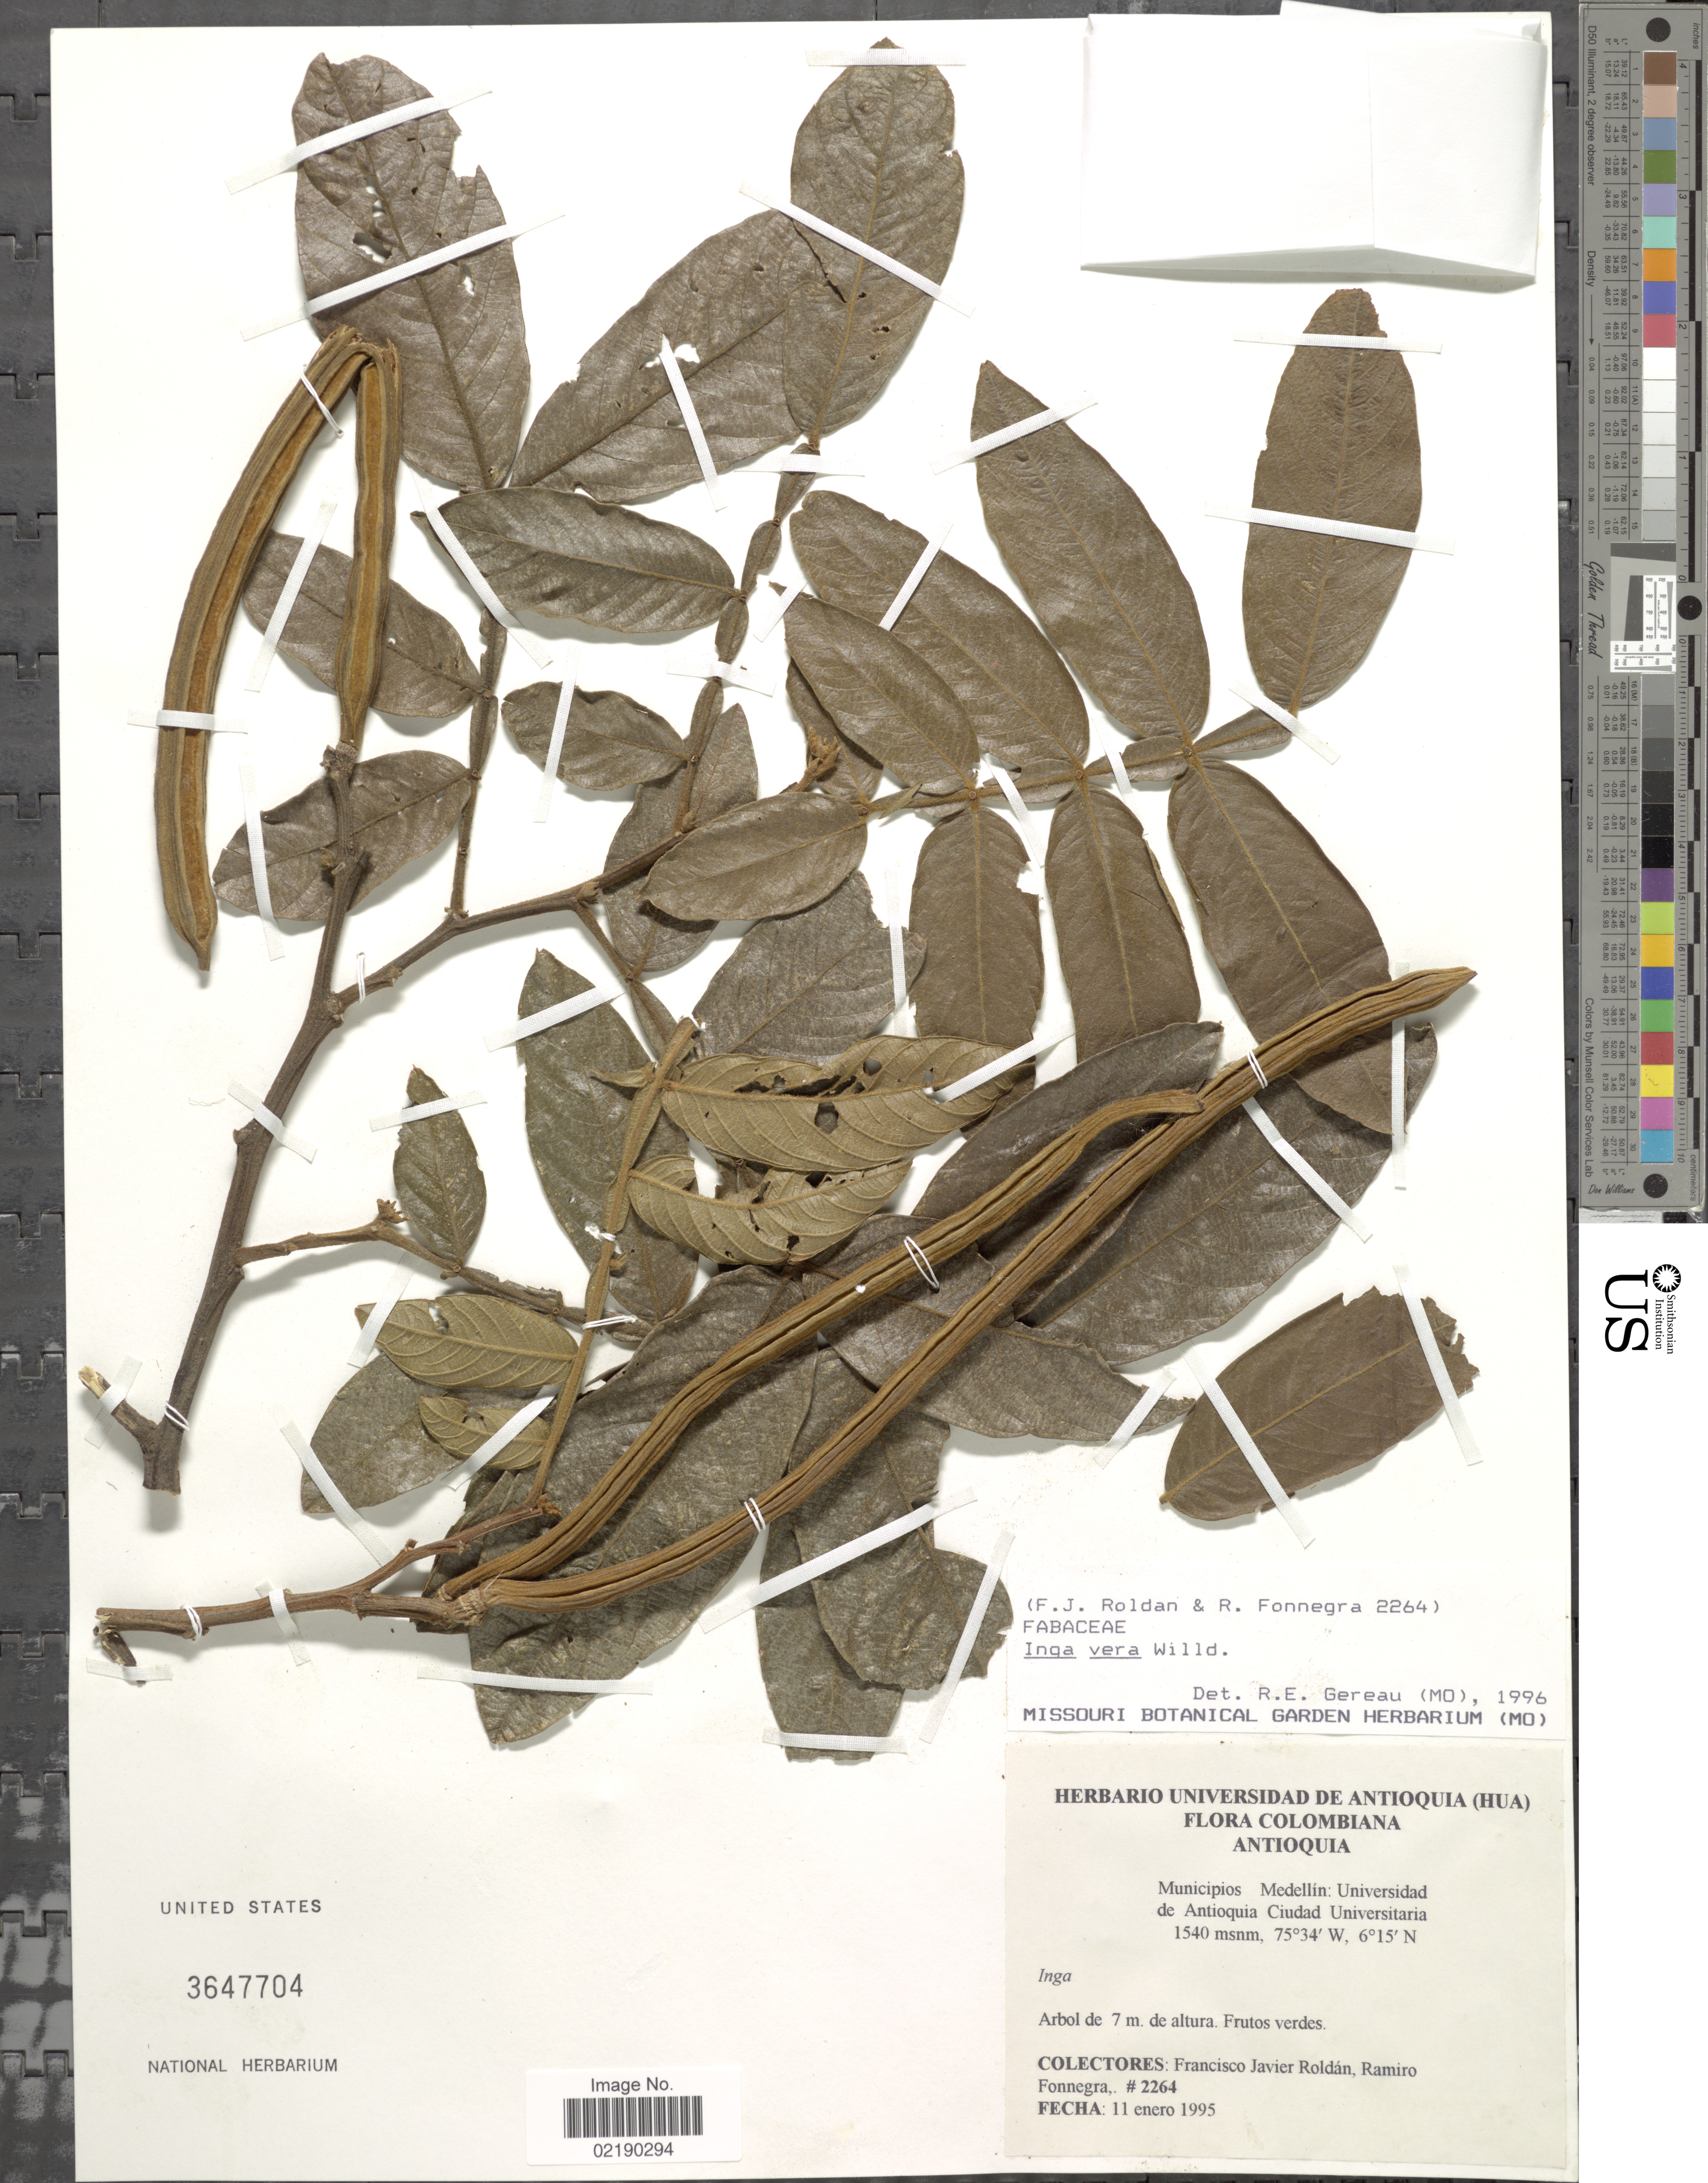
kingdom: Plantae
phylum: Tracheophyta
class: Magnoliopsida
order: Fabales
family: Fabaceae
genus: Inga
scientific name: Inga vera subsp. vera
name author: Willd.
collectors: F. J. Roldán & R. Fonnegra G.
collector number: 2264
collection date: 1995-01-11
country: Colombia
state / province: Antioquia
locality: Colombiana. Municipios Medellin: Universidad de Antioquia Ciudad Universitaria.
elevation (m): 1540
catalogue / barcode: US 3647704